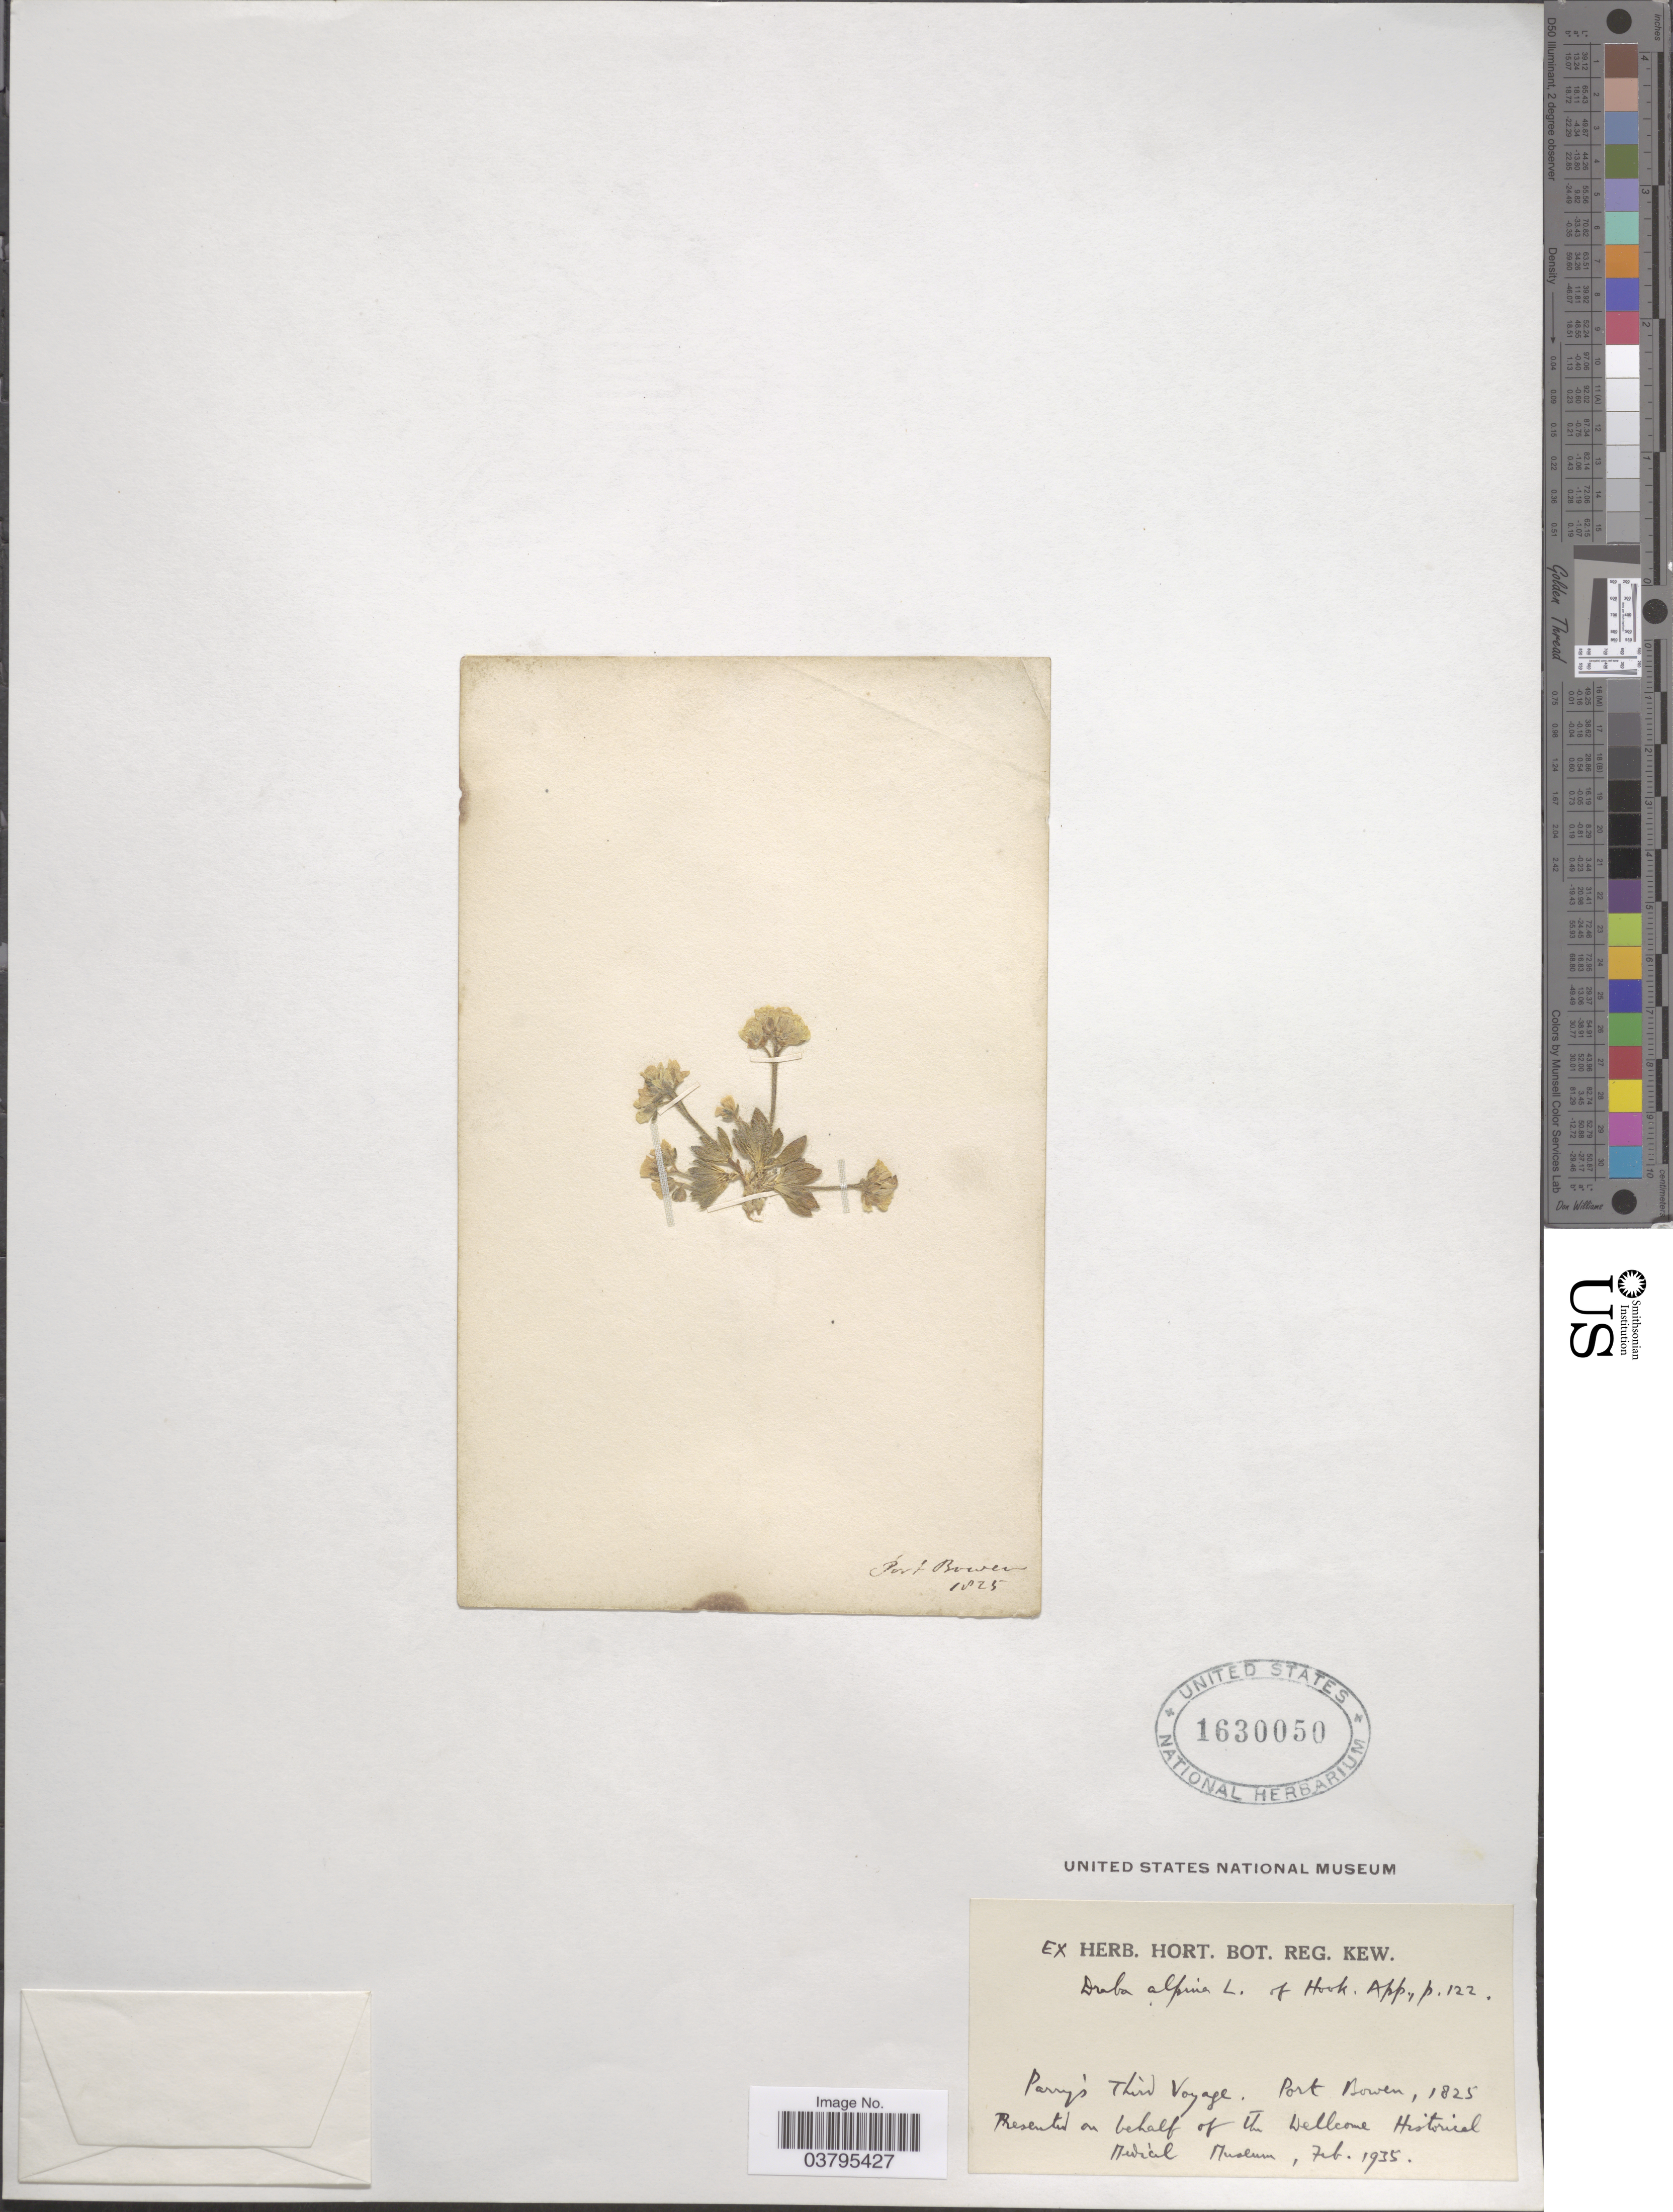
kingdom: Plantae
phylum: Tracheophyta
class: Magnoliopsida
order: Brassicales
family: Brassicaceae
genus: Draba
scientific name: Draba alpina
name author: L.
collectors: ex Herb. Kew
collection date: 1935-02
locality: Parry's Third Voyage. Port Bowen, 1825 Resented on behalf of the Wellcome Historical Medical Museum.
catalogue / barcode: US 1630050